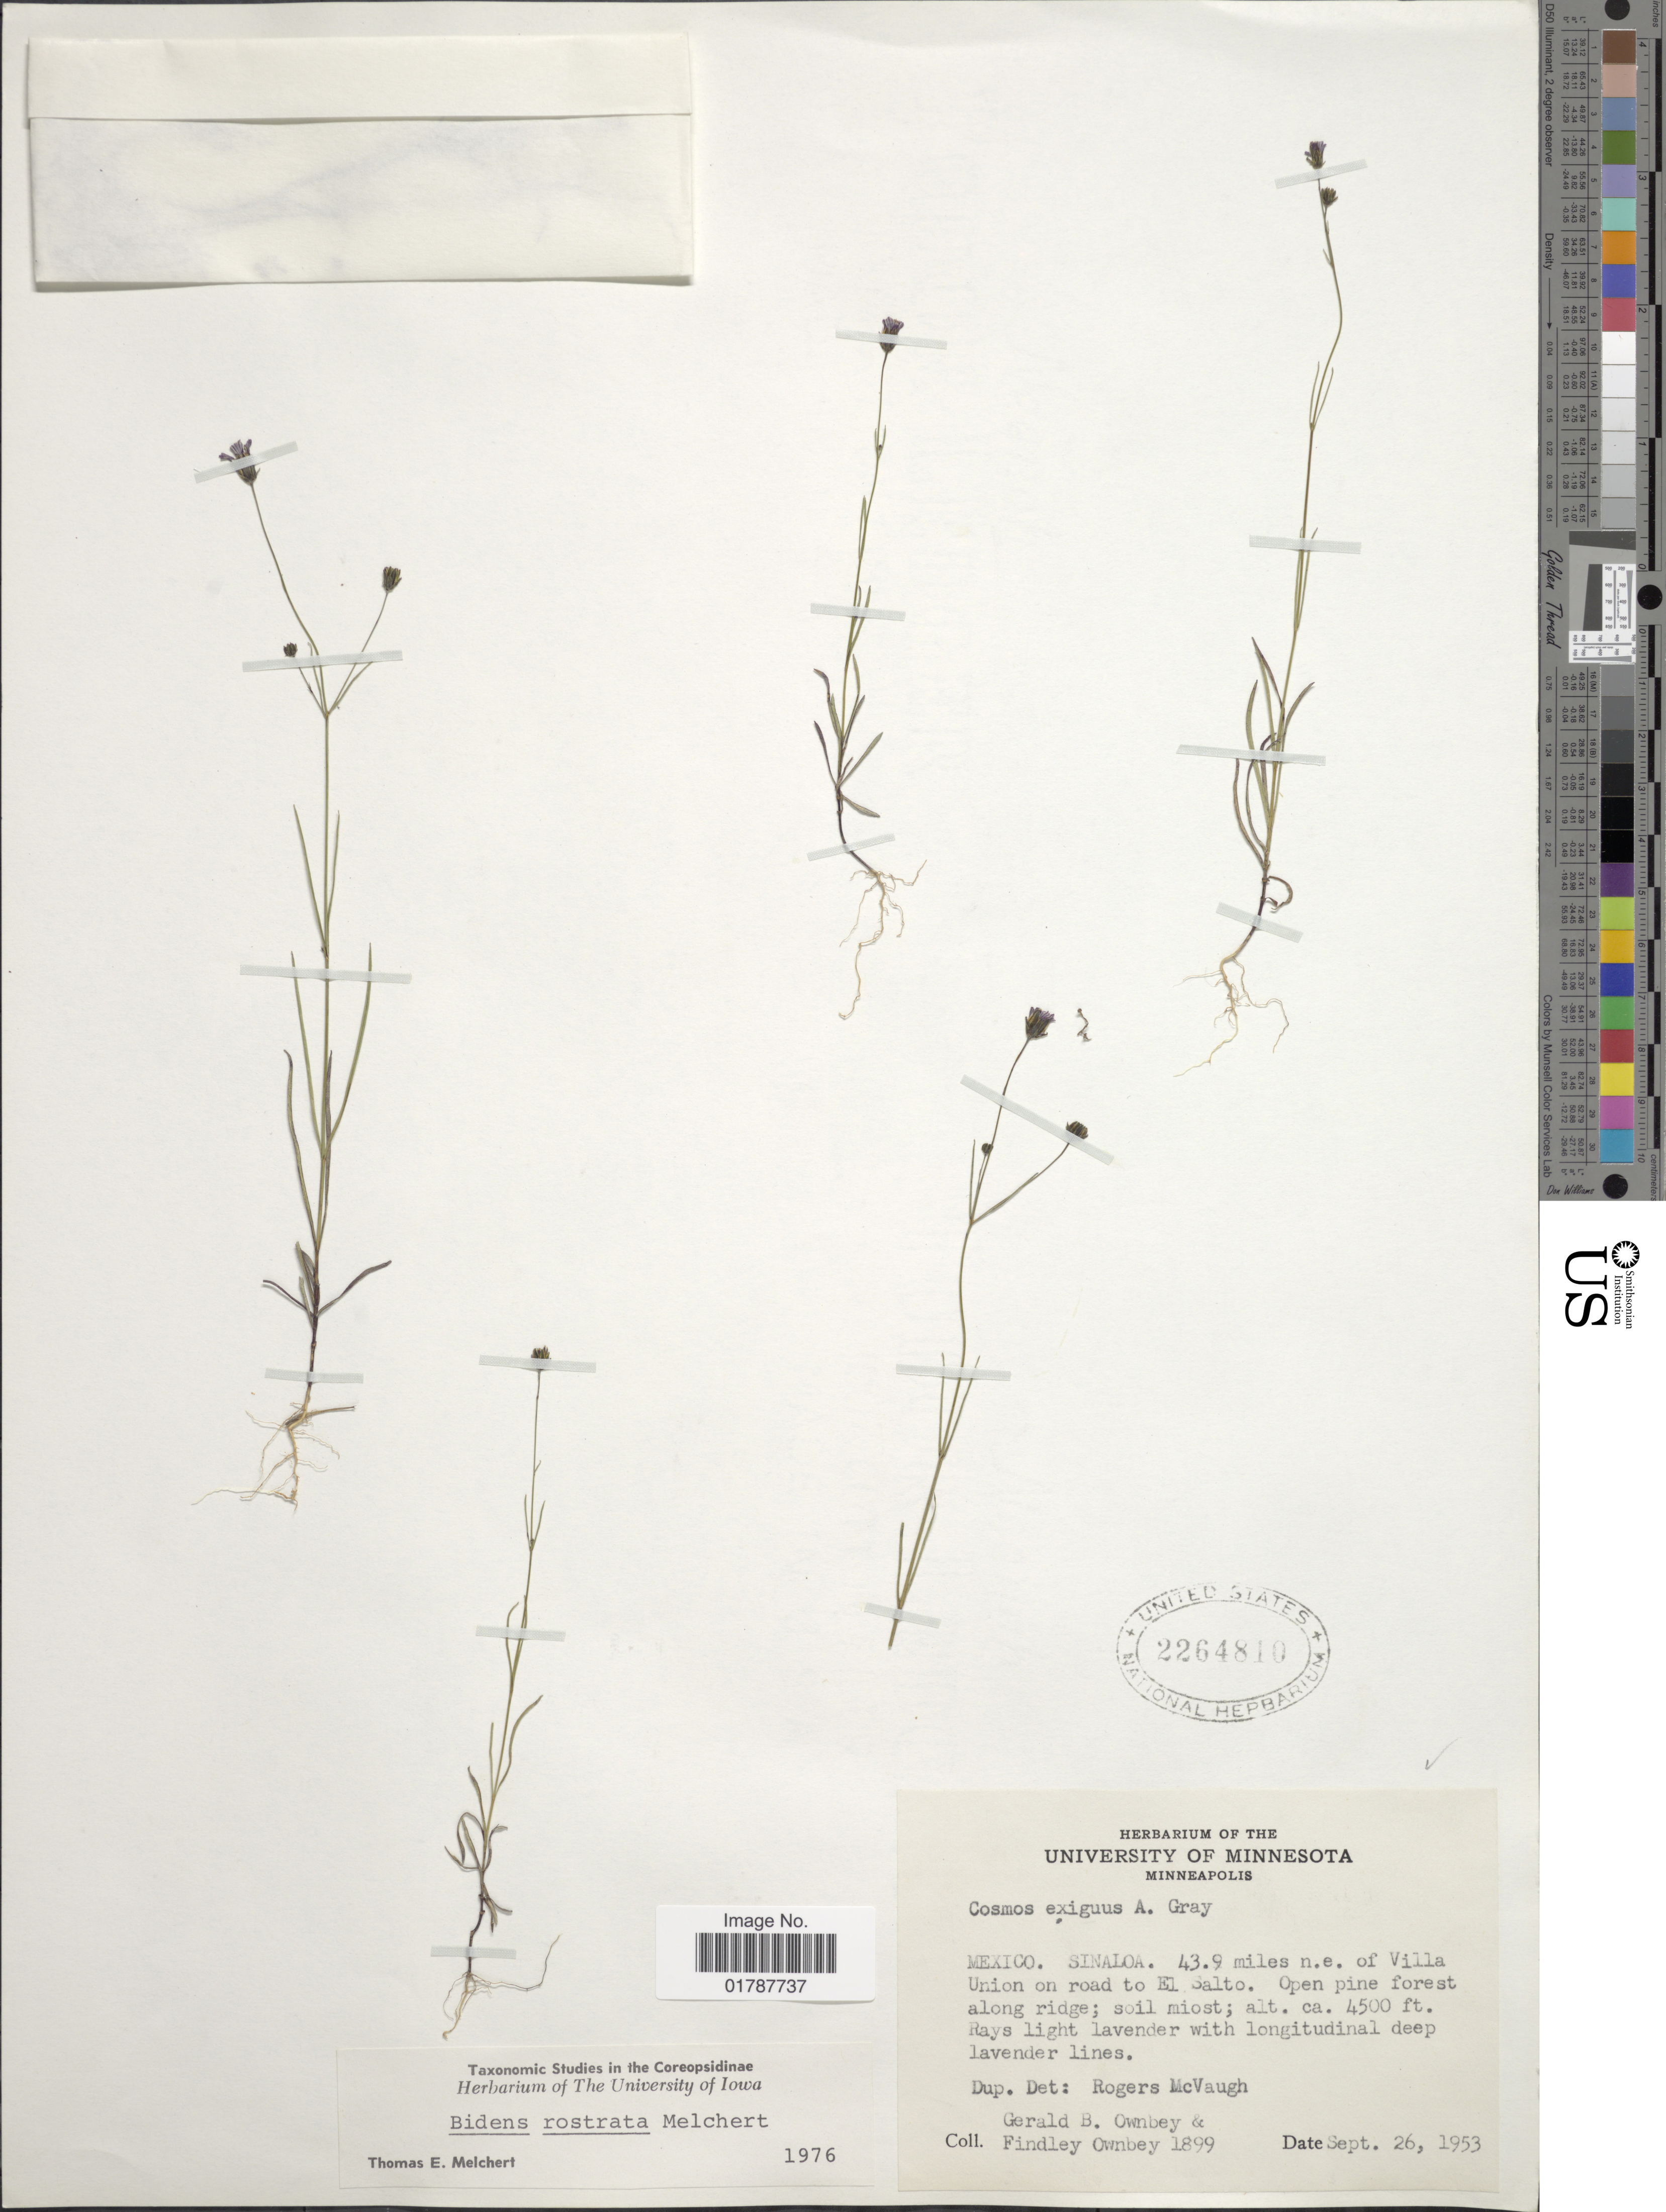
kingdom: Plantae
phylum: Tracheophyta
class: Magnoliopsida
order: Asterales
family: Asteraceae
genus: Bidens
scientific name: Bidens rostrata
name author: Melchert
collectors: G. B. Ownbey & F. Ownbey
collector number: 1899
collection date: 1953-09-26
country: Mexico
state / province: Sinaloa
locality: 43.9 miles ne.e. of Villa Union on road to El Salto, Open pine forest along ridge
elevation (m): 1372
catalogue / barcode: US 2264810